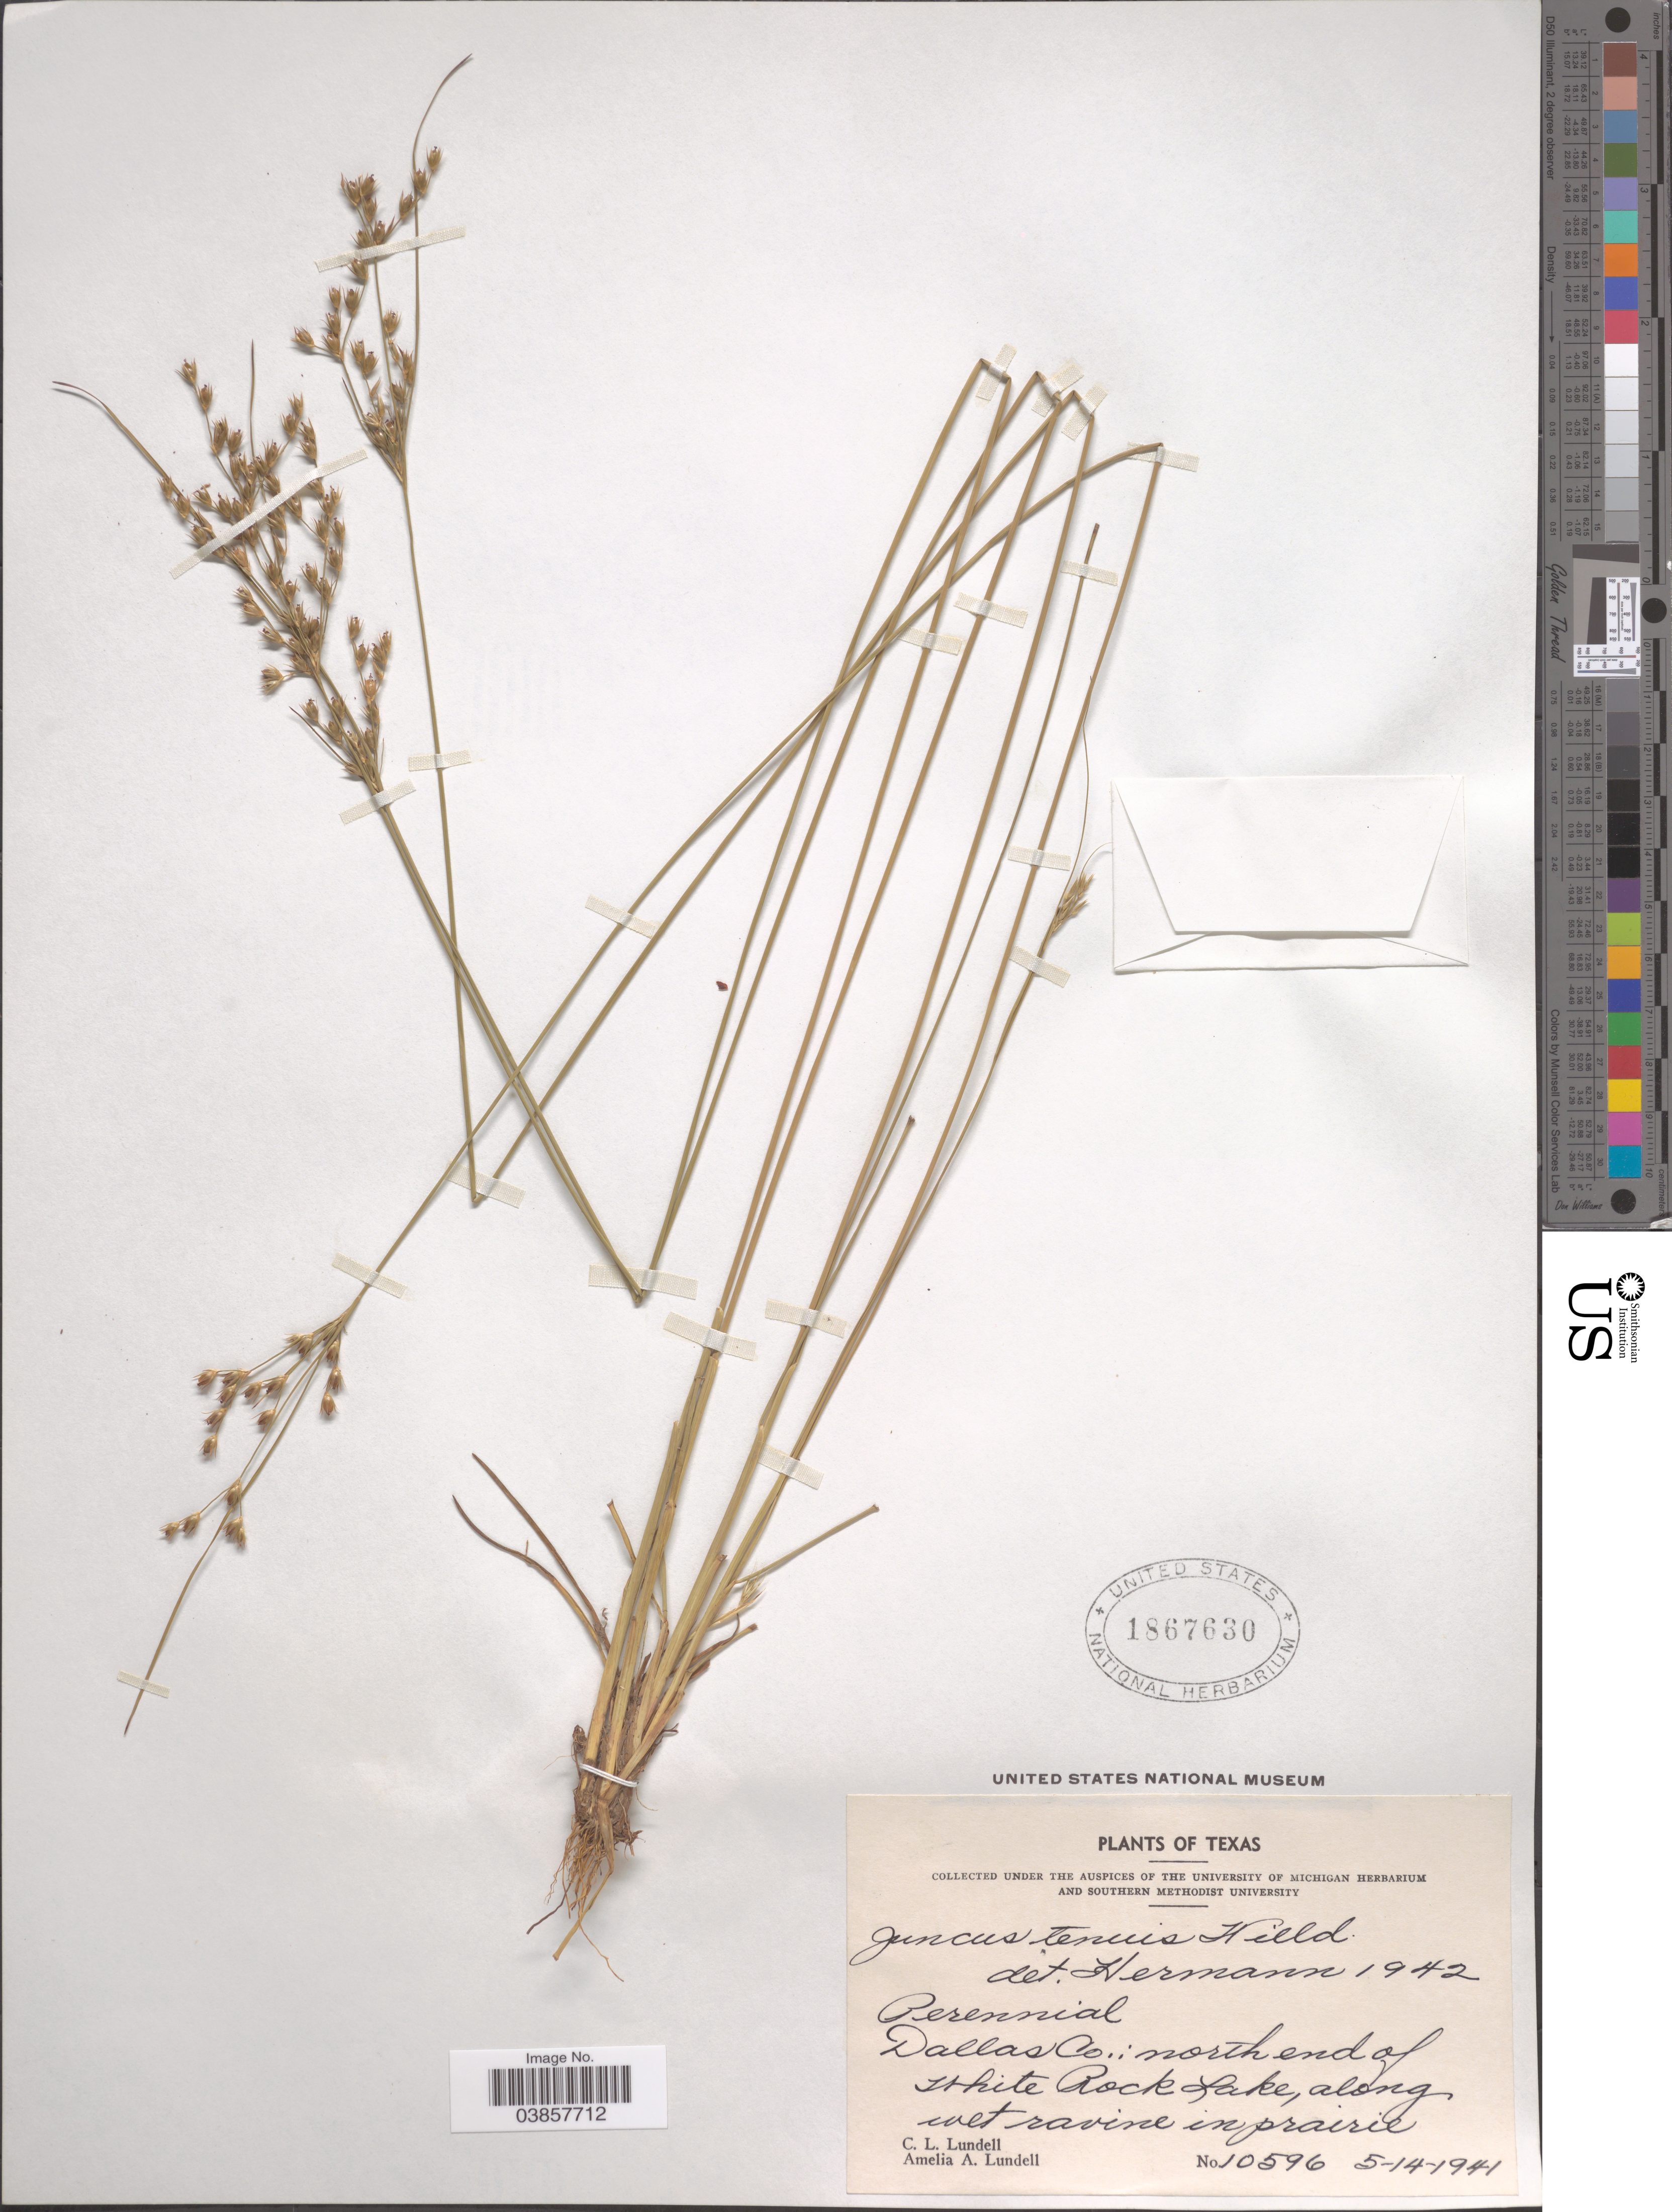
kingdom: Plantae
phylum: Tracheophyta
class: Liliopsida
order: Poales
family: Juncaceae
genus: Juncus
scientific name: Juncus tenuis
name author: Willd.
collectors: C. L. Lundell & A. A. Lundell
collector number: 10596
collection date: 1941-05-14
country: United States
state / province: Texas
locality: Dallas Co.: north end of White Rock Lake, along wet ravine in prairie.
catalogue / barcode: US 1867630